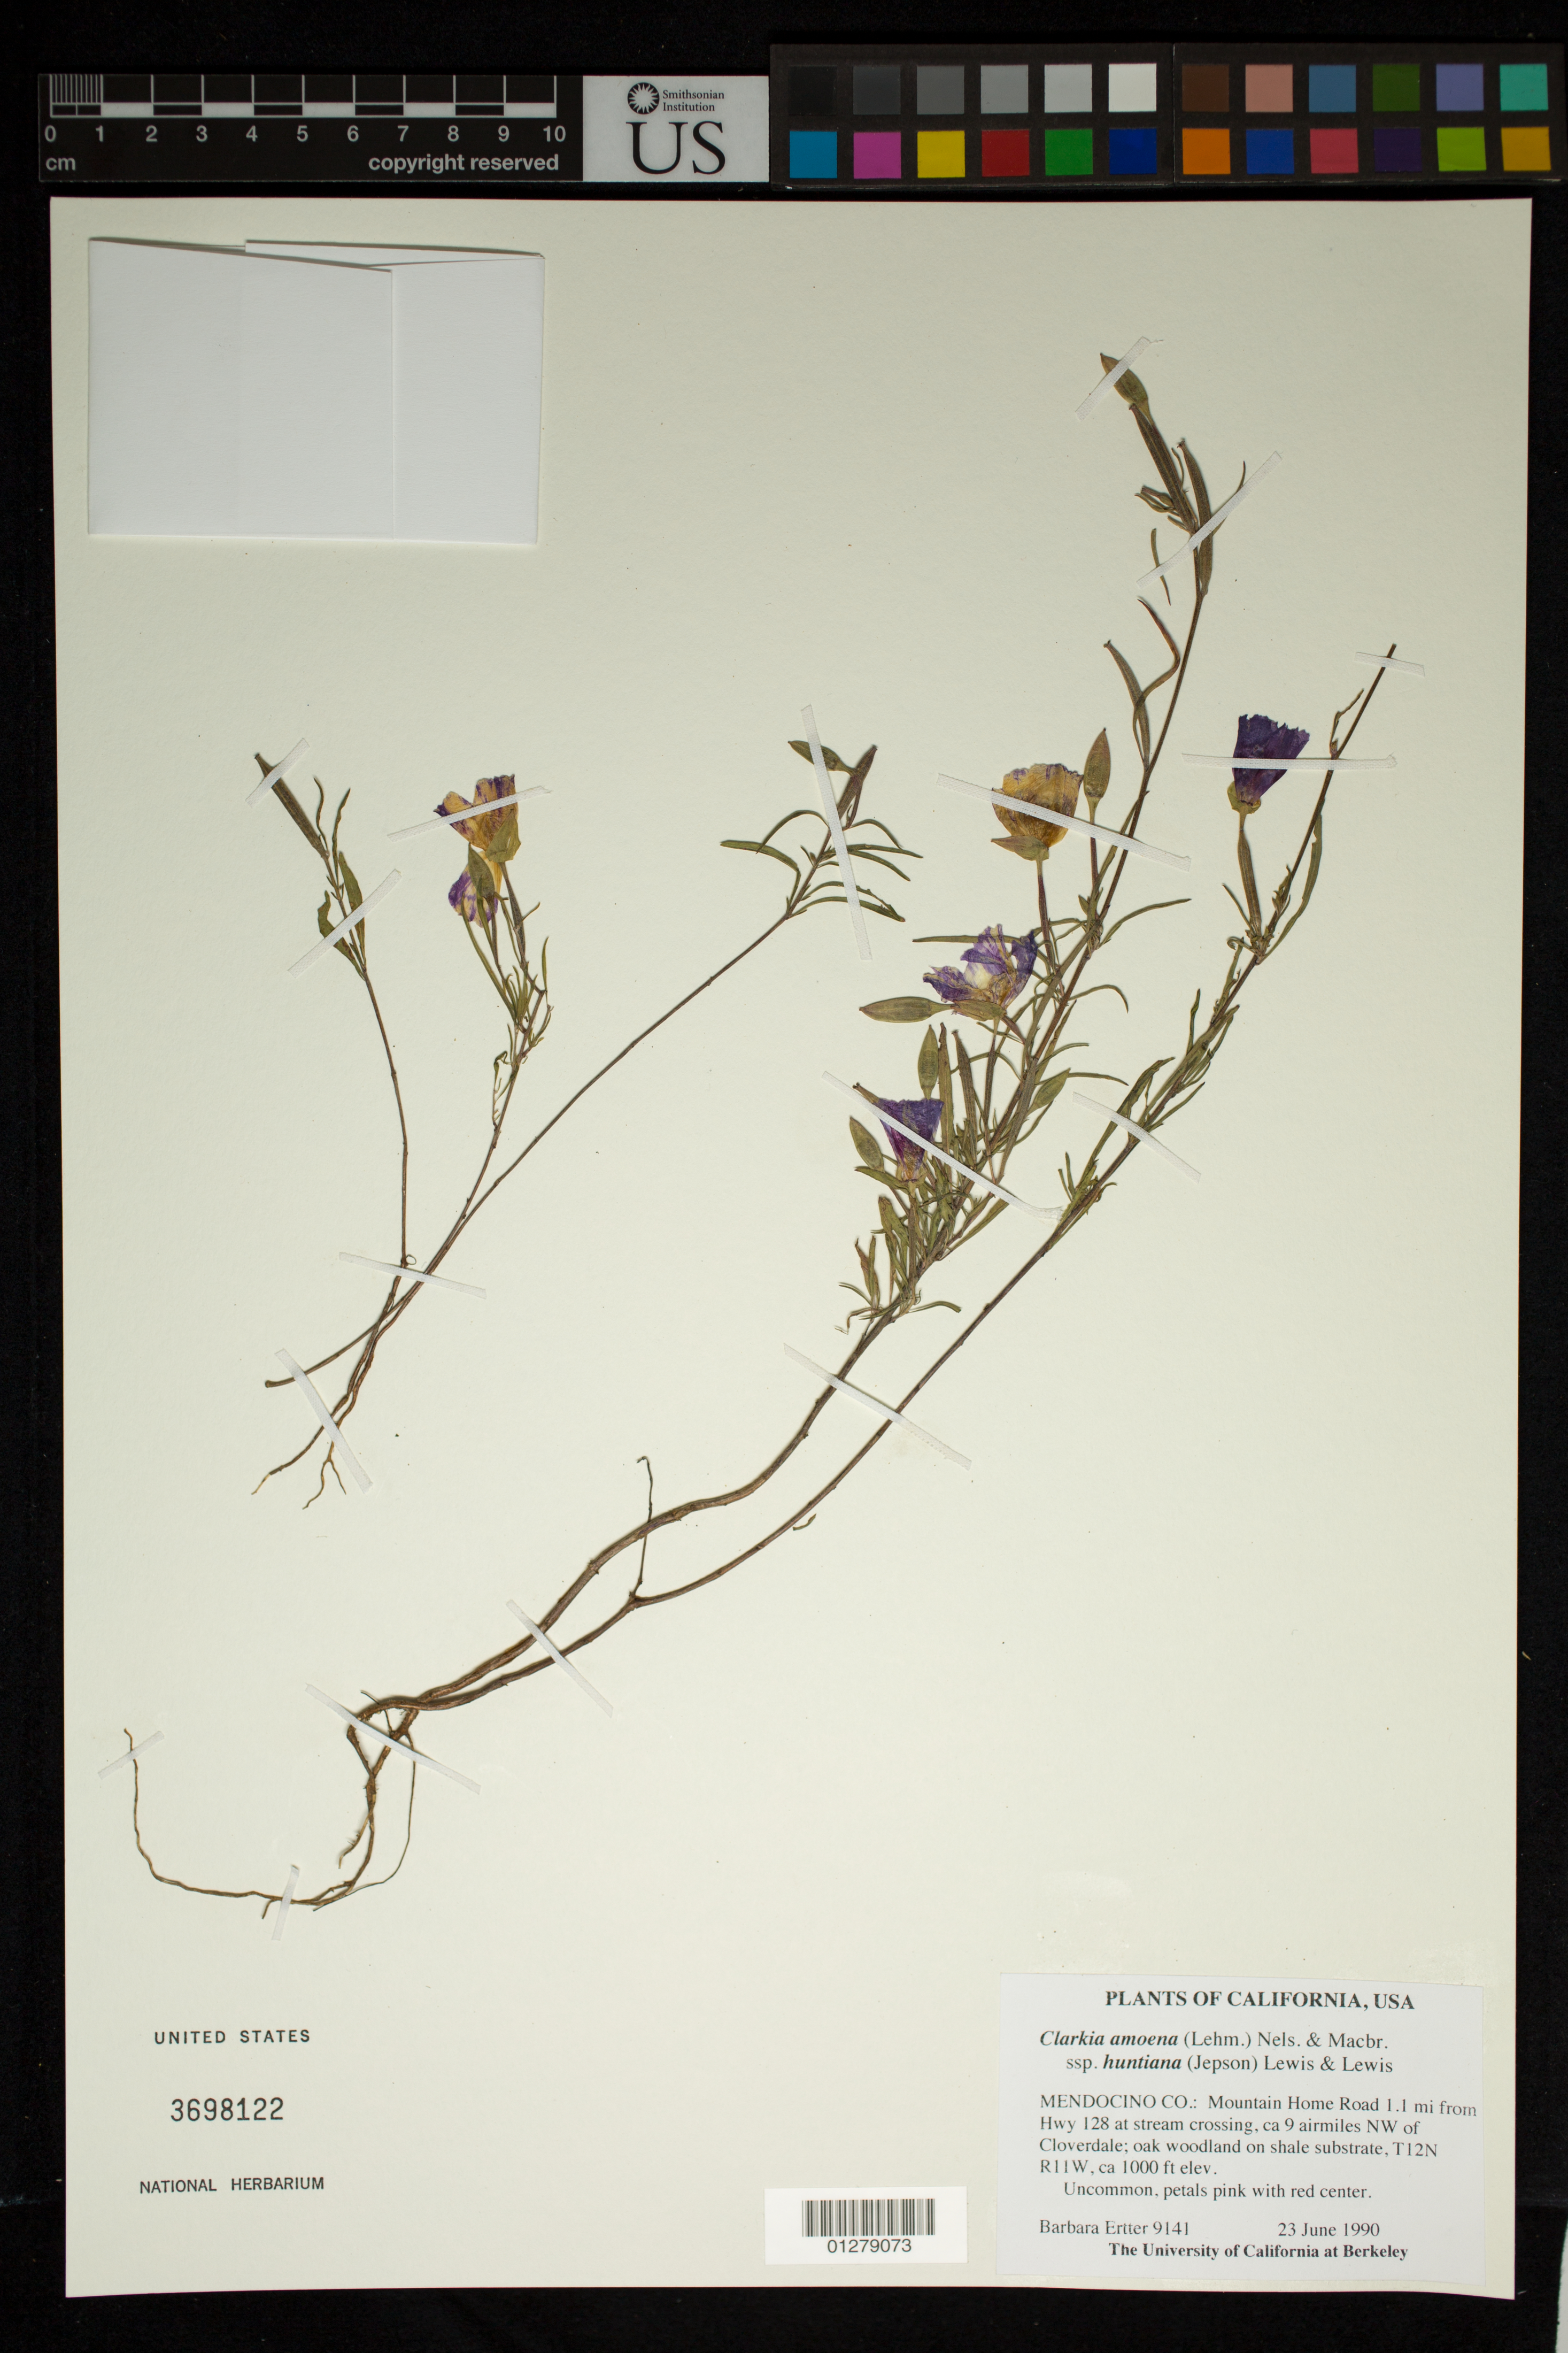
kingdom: Plantae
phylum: Tracheophyta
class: Magnoliopsida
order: Myrtales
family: Onagraceae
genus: Clarkia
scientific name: Clarkia amoena subsp. huntiana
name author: (Jeps.) F. H. Lewis & M.E. Lewis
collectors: B. Ertter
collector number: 9141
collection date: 1990-06-23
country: United States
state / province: California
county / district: Mendocino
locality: Mountain View Road 1.1 mi from Hwy 128 at stream crossing, ca 9 airmiles NW of Cloverdale, T 12 N, R 11 W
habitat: Oak woodland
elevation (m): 305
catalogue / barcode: US 3698122